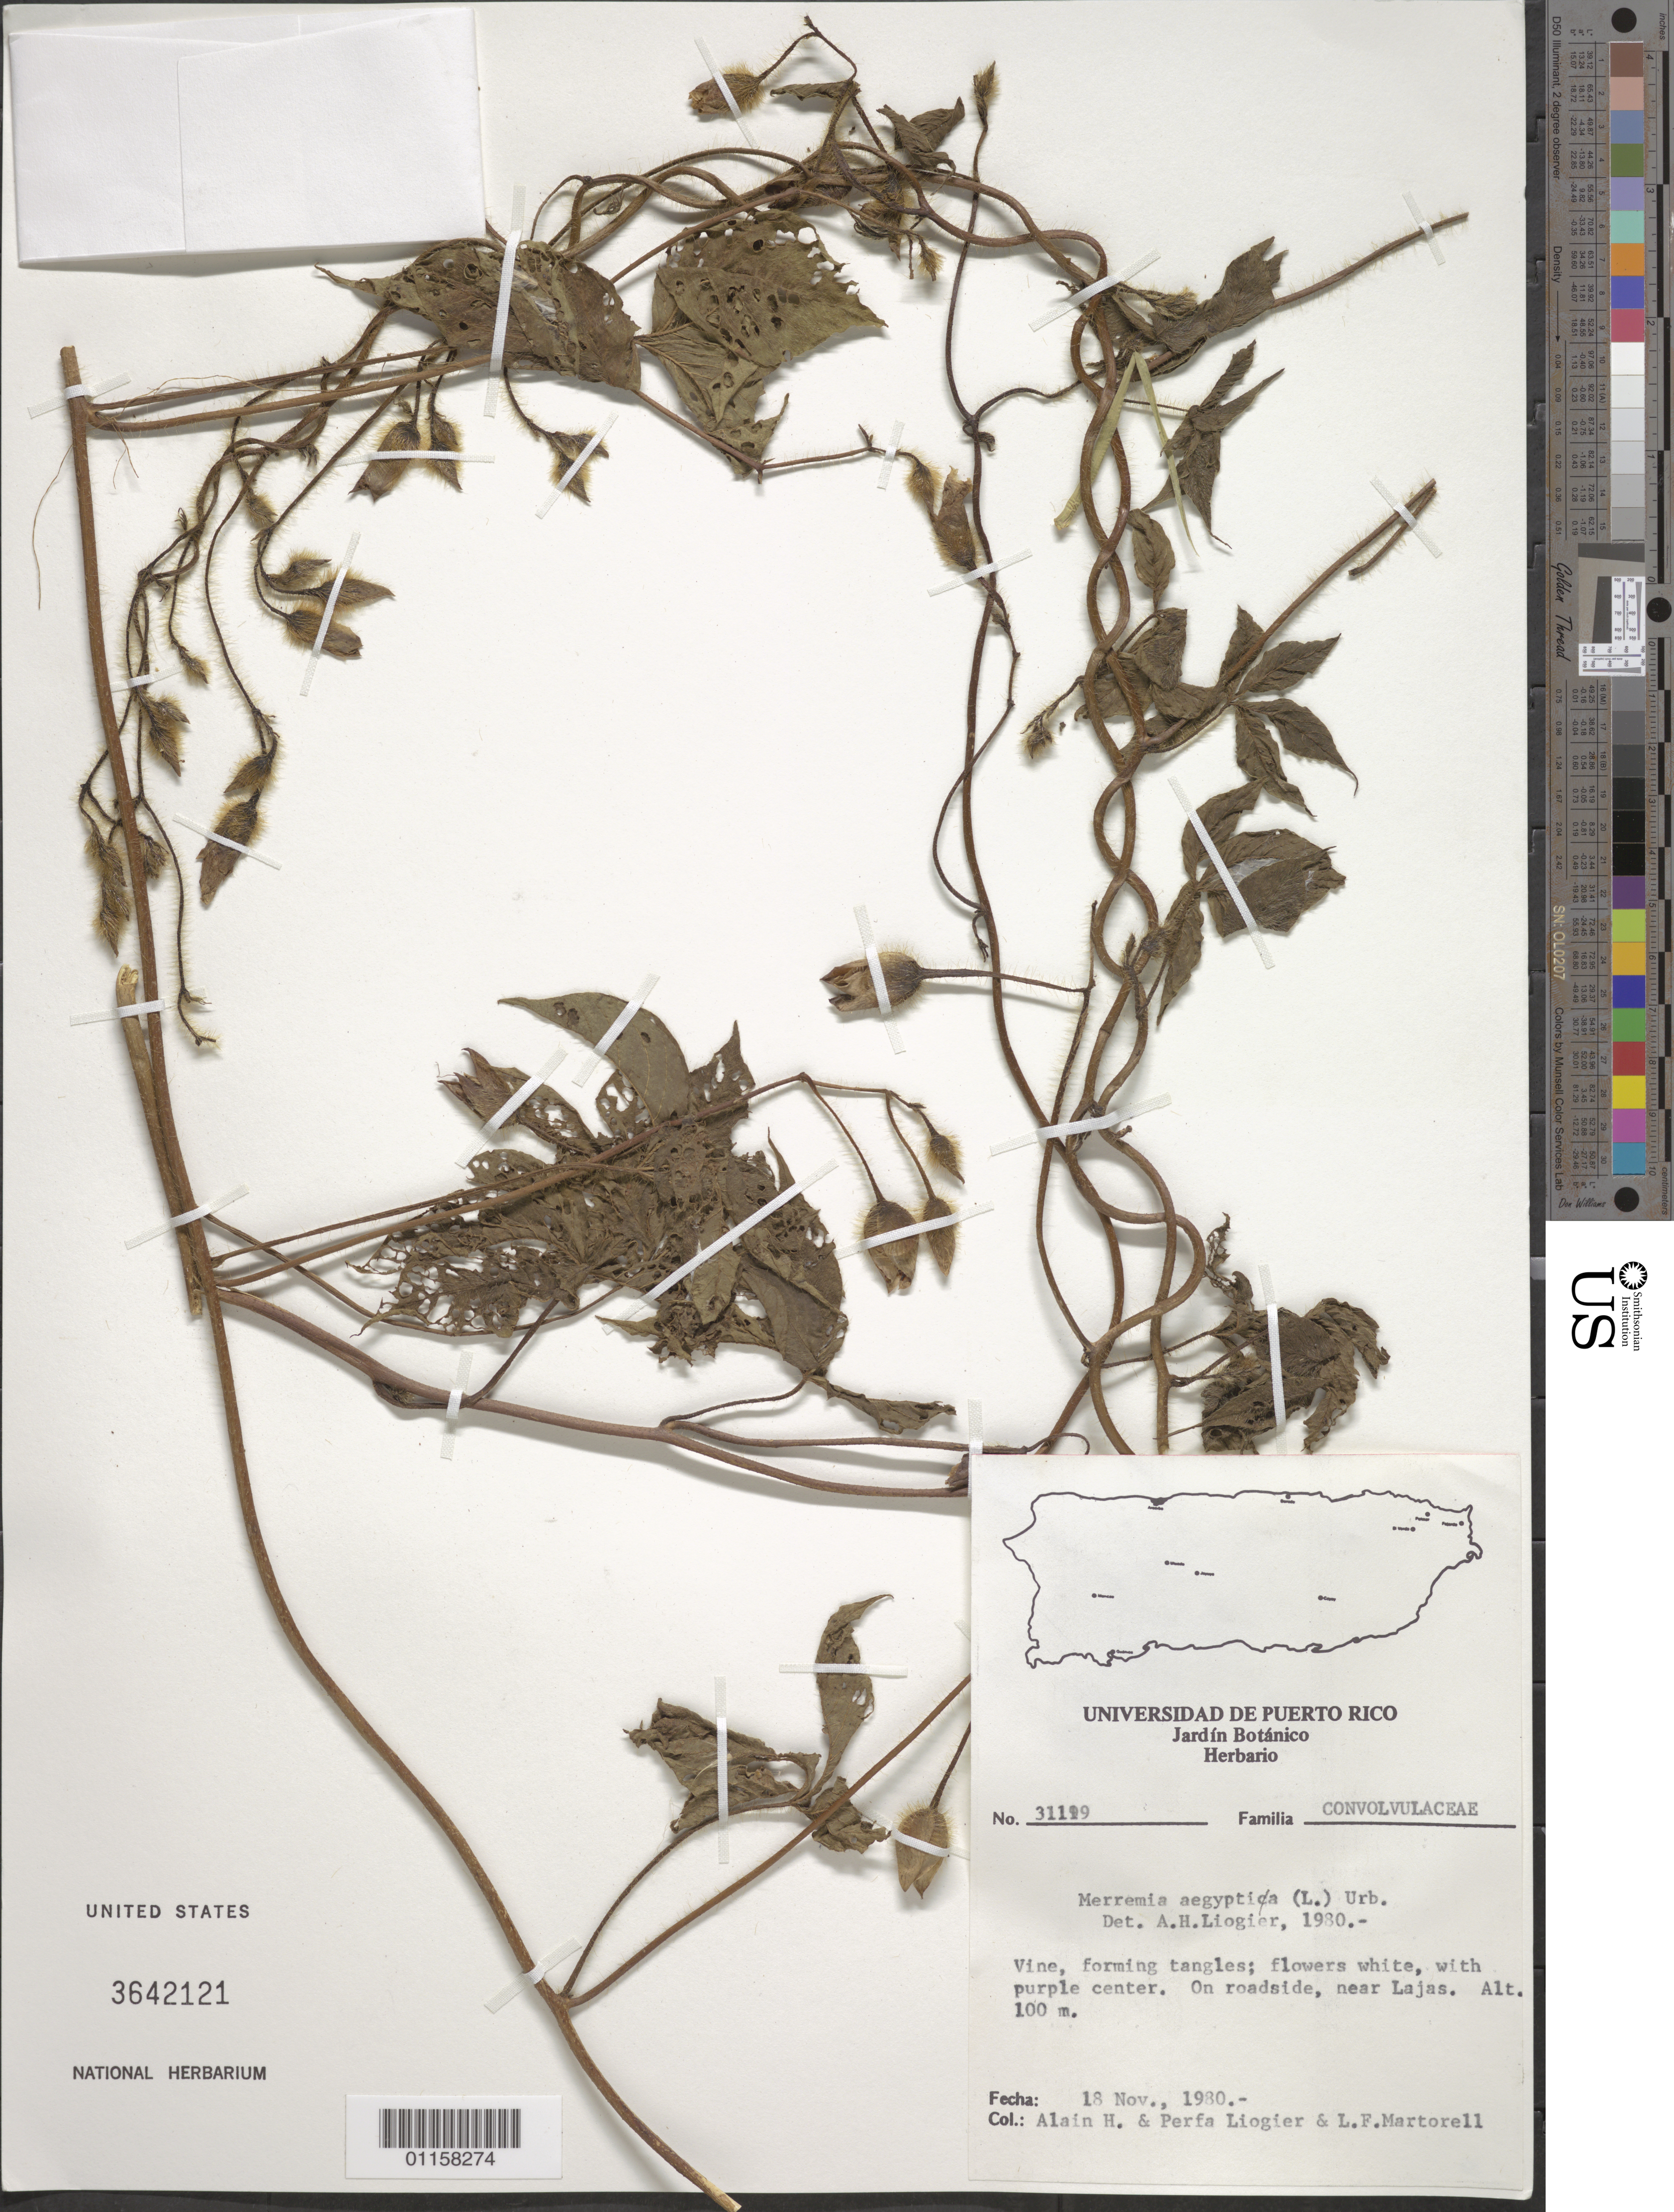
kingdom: Plantae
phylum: Tracheophyta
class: Magnoliopsida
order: Solanales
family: Convolvulaceae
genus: Distimake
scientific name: Distimake aegyptius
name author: (L.) A. R. Simões & Staples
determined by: Strong, Mark T., (BOT), Smithsonian Institution - National Museum of Natural History (UNITED STATES)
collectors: A. H. Liogier, M. P. Liogier & L. Martorell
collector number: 31119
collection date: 1980-11-18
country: Puerto Rico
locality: Lajas, near.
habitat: On roadside.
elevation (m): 100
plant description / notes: Coll. no. hard to read; could be 31129 [?]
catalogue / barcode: US 3642121